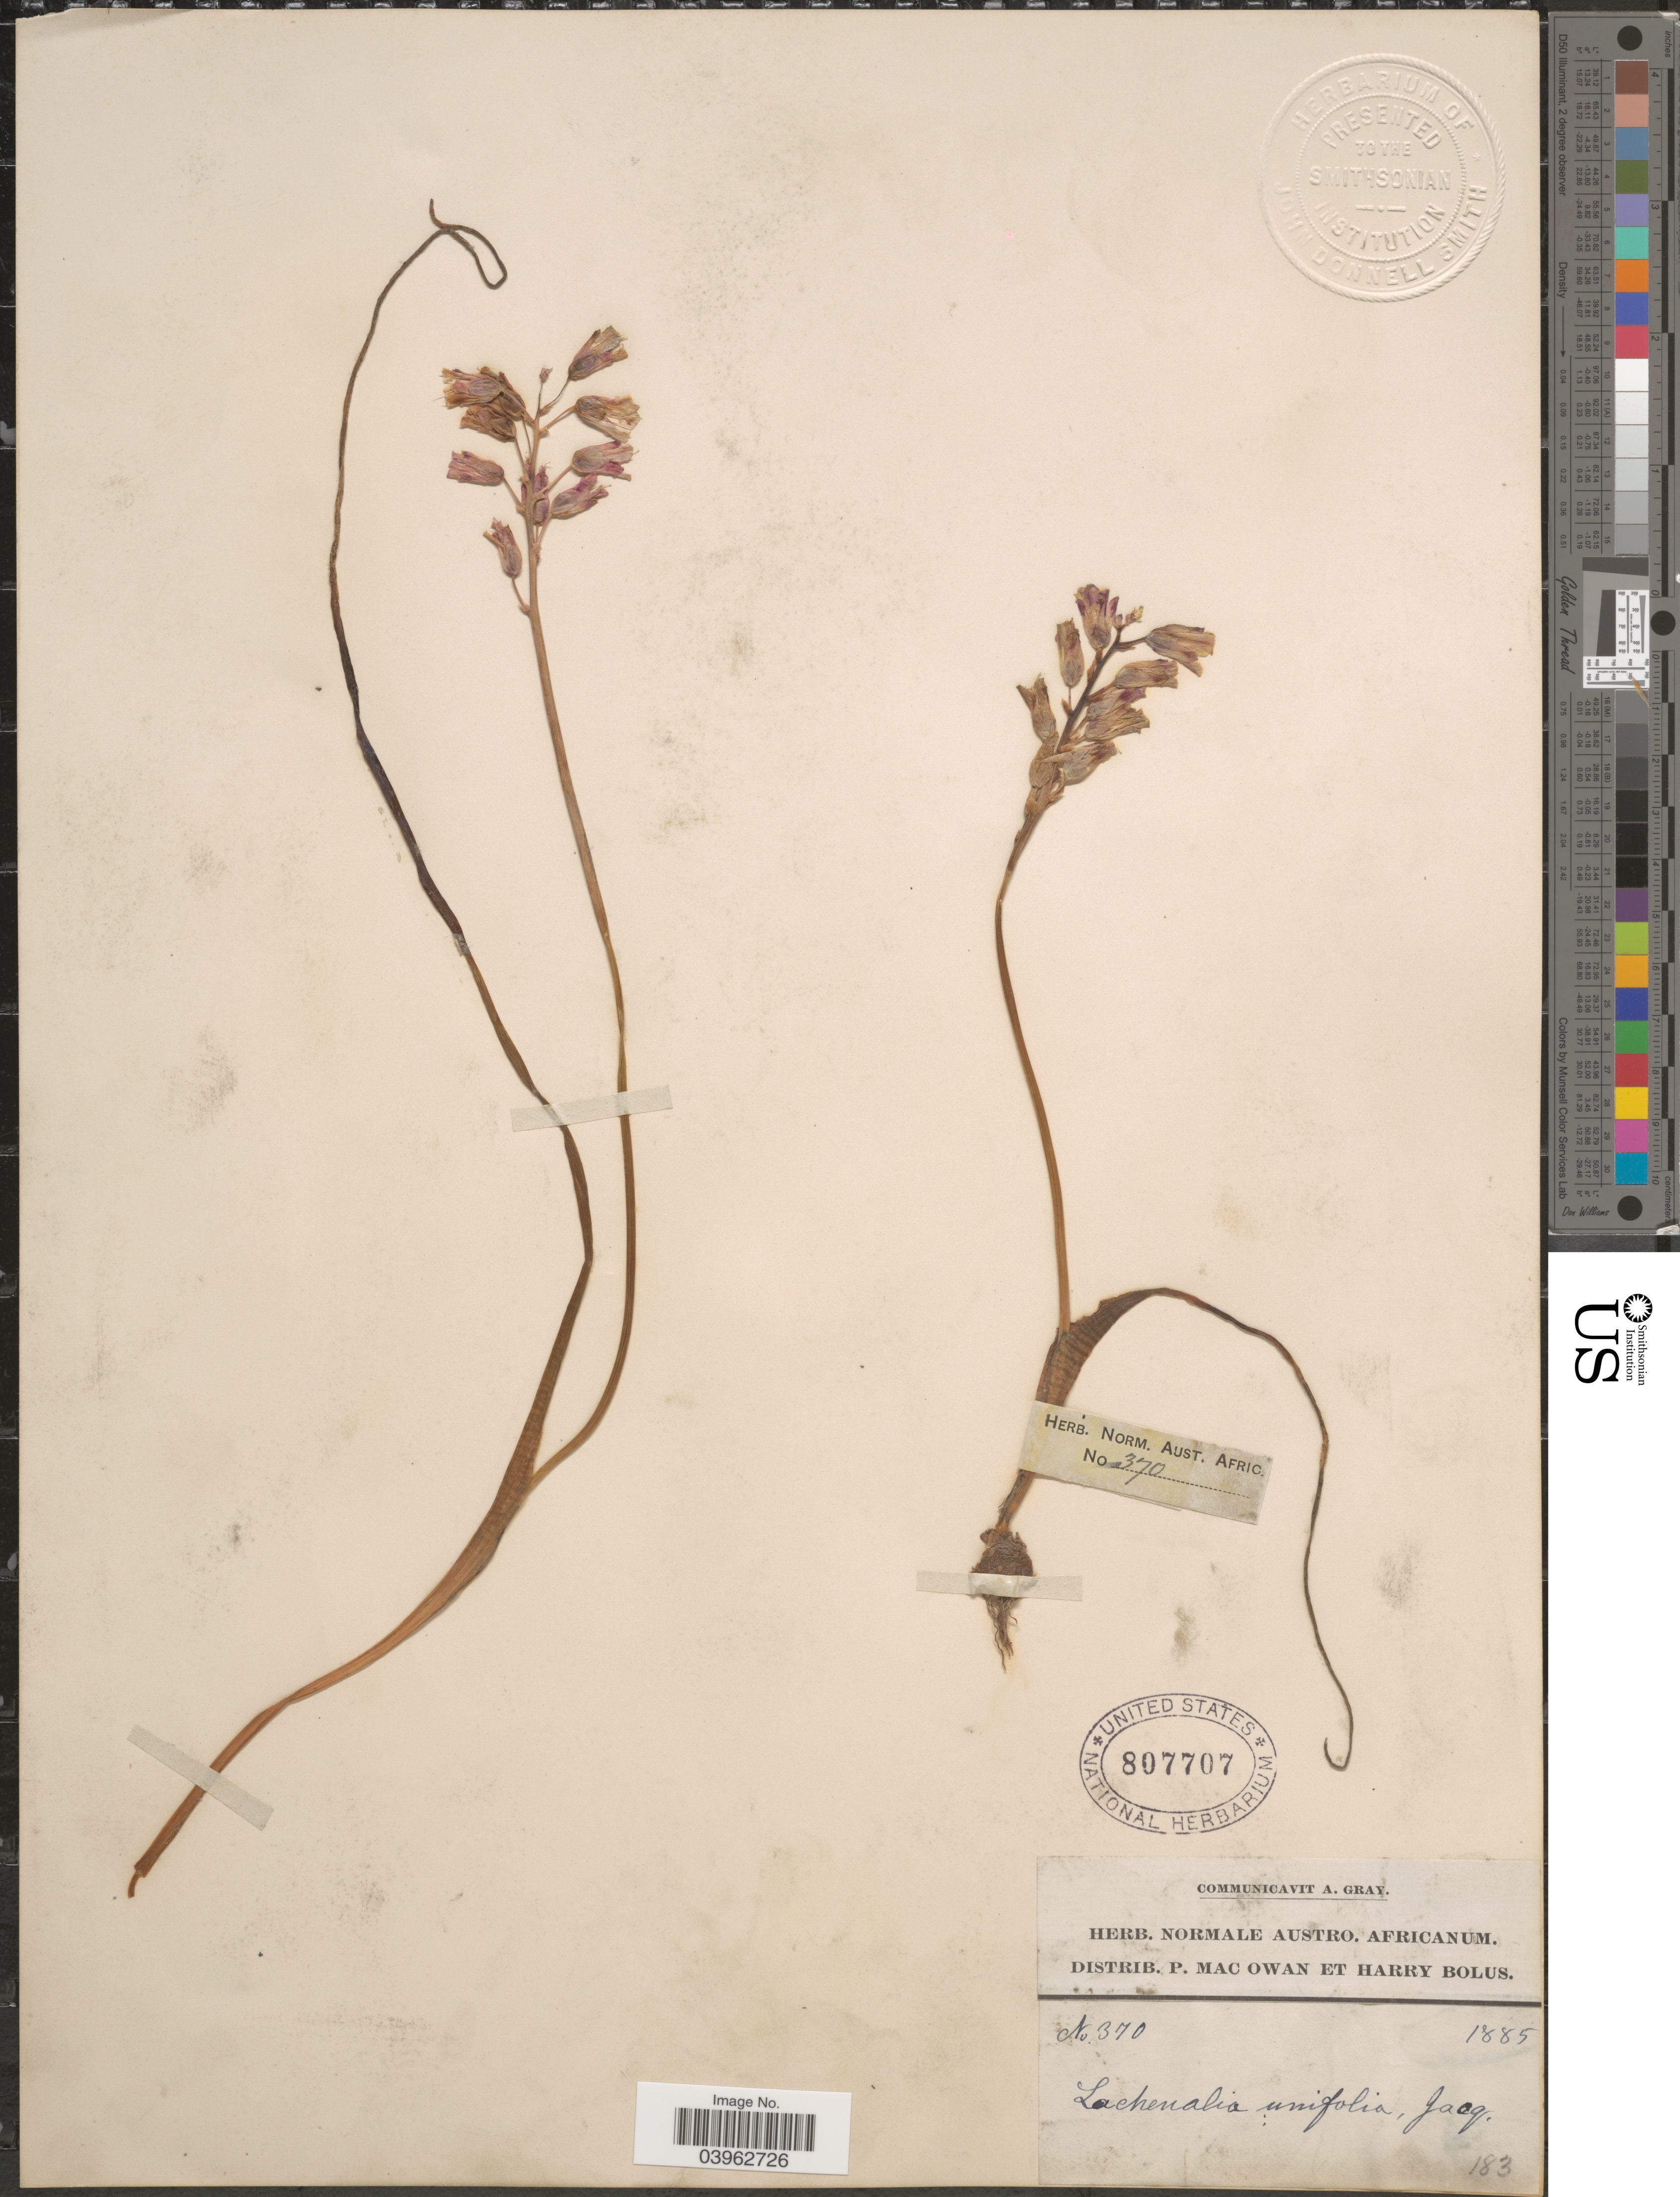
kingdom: Plantae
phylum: Tracheophyta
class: Liliopsida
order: Asparagales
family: Asparagaceae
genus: Lachenalia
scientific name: Lachenalia unifolia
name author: Jacq.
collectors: P. MacOwan & H. Bolus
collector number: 370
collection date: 1885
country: South Africa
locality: Austro. Africanum.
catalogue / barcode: US 807707